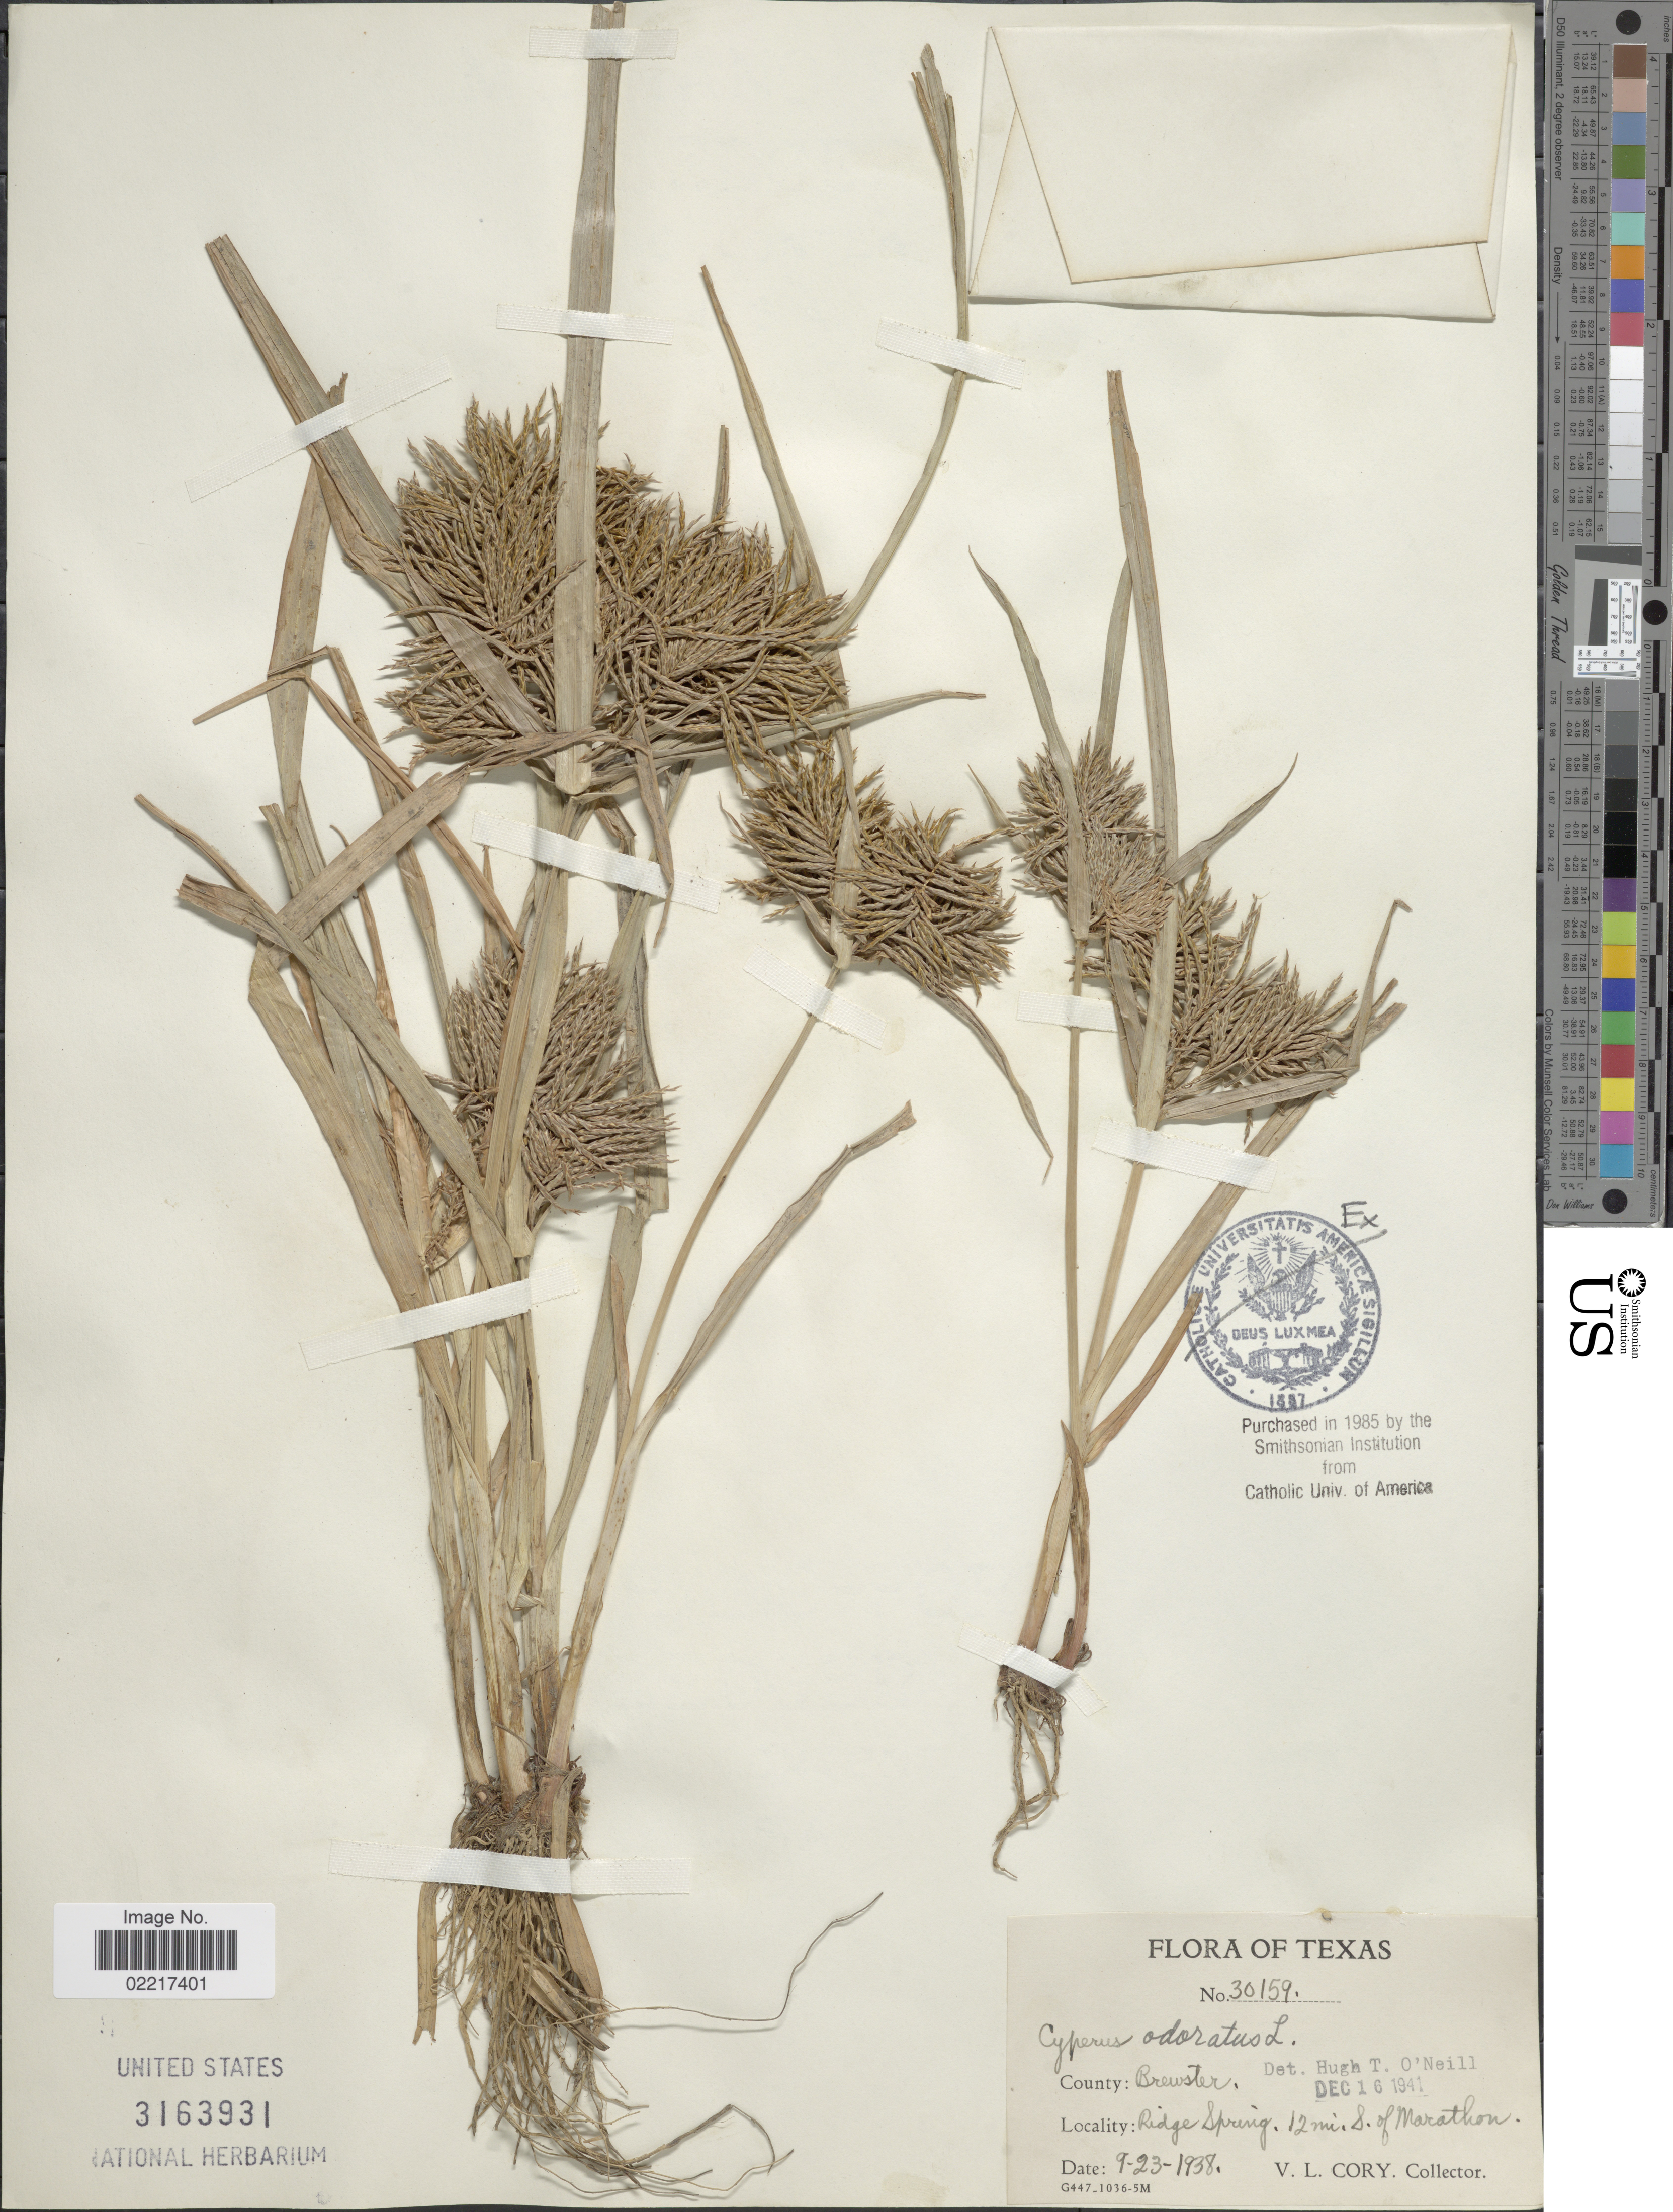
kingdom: Plantae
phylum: Tracheophyta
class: Liliopsida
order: Poales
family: Cyperaceae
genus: Cyperus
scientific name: Cyperus odoratus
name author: L.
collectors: V. Cory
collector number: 30159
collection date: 1938-09-23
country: United States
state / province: Texas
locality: County: Brewster, Ridge Spring, 12 mi. S. of Marathon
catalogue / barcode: US 3163931